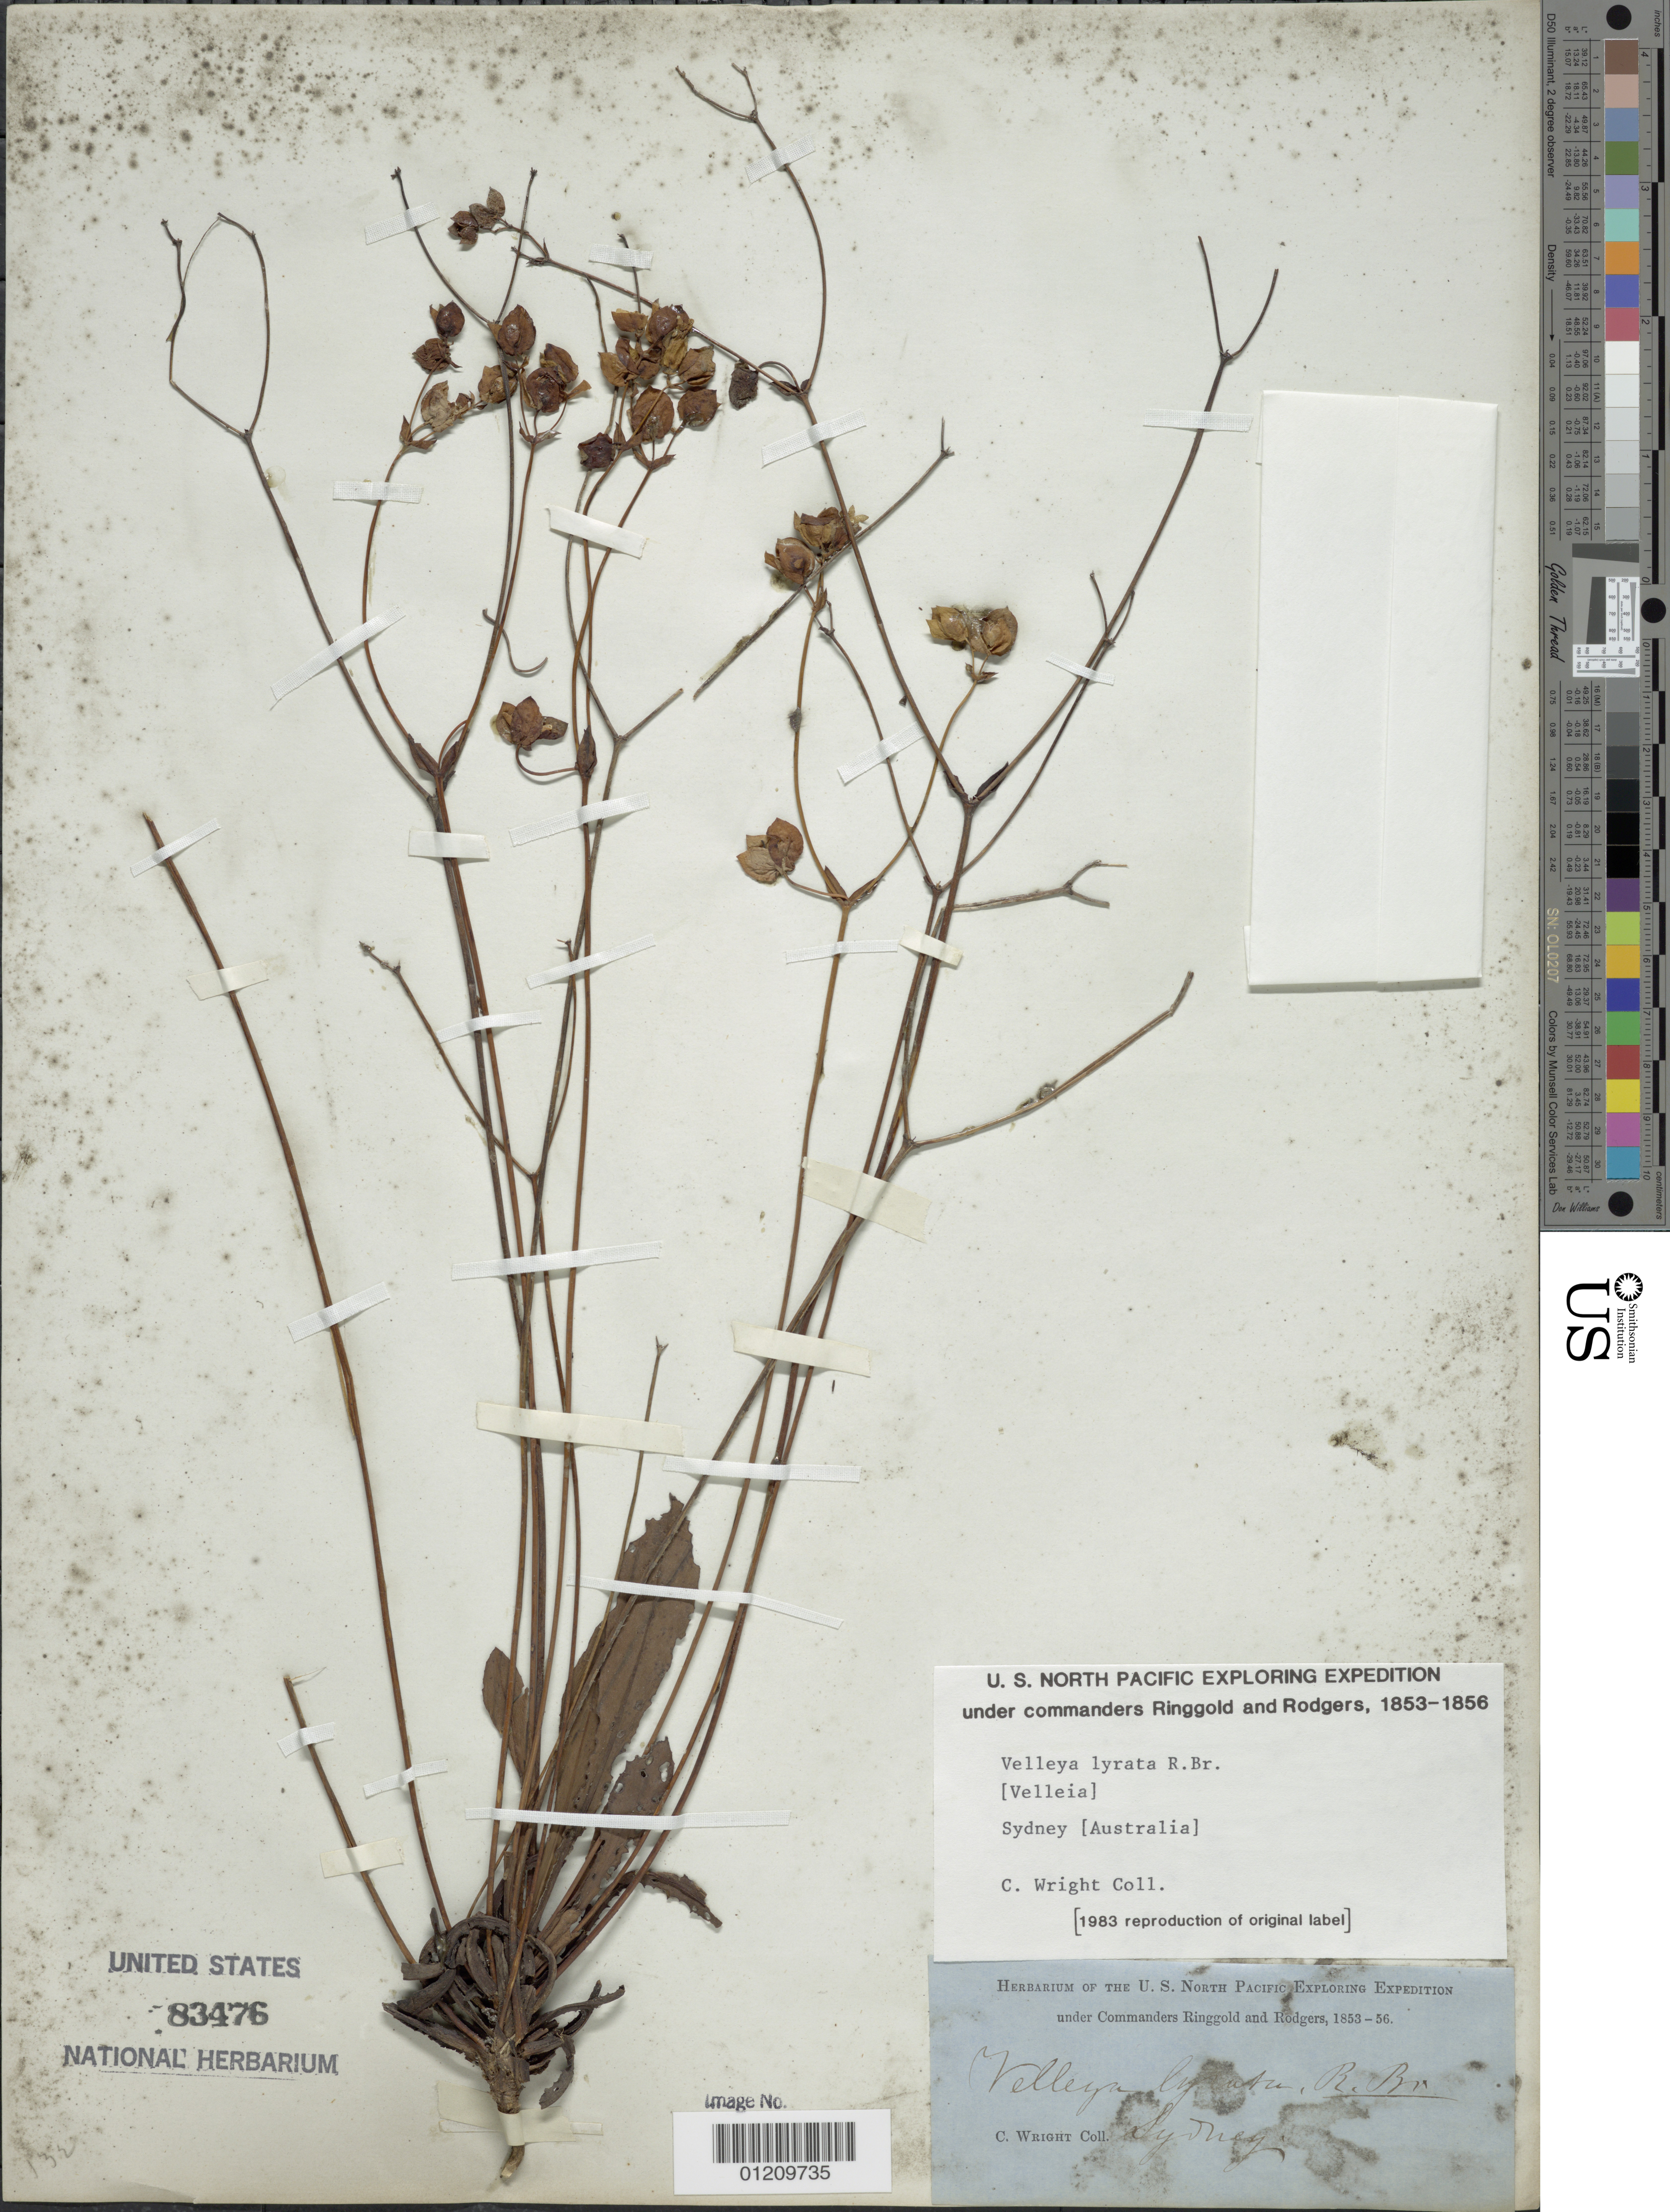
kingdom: Plantae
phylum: Tracheophyta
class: Magnoliopsida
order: Asterales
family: Goodeniaceae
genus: Velleia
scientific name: Velleia lyrata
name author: R. Br.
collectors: C. Wright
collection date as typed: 1853 to -- -- 1856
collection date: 1853/1856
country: Australia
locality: Sydney.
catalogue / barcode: US 83476